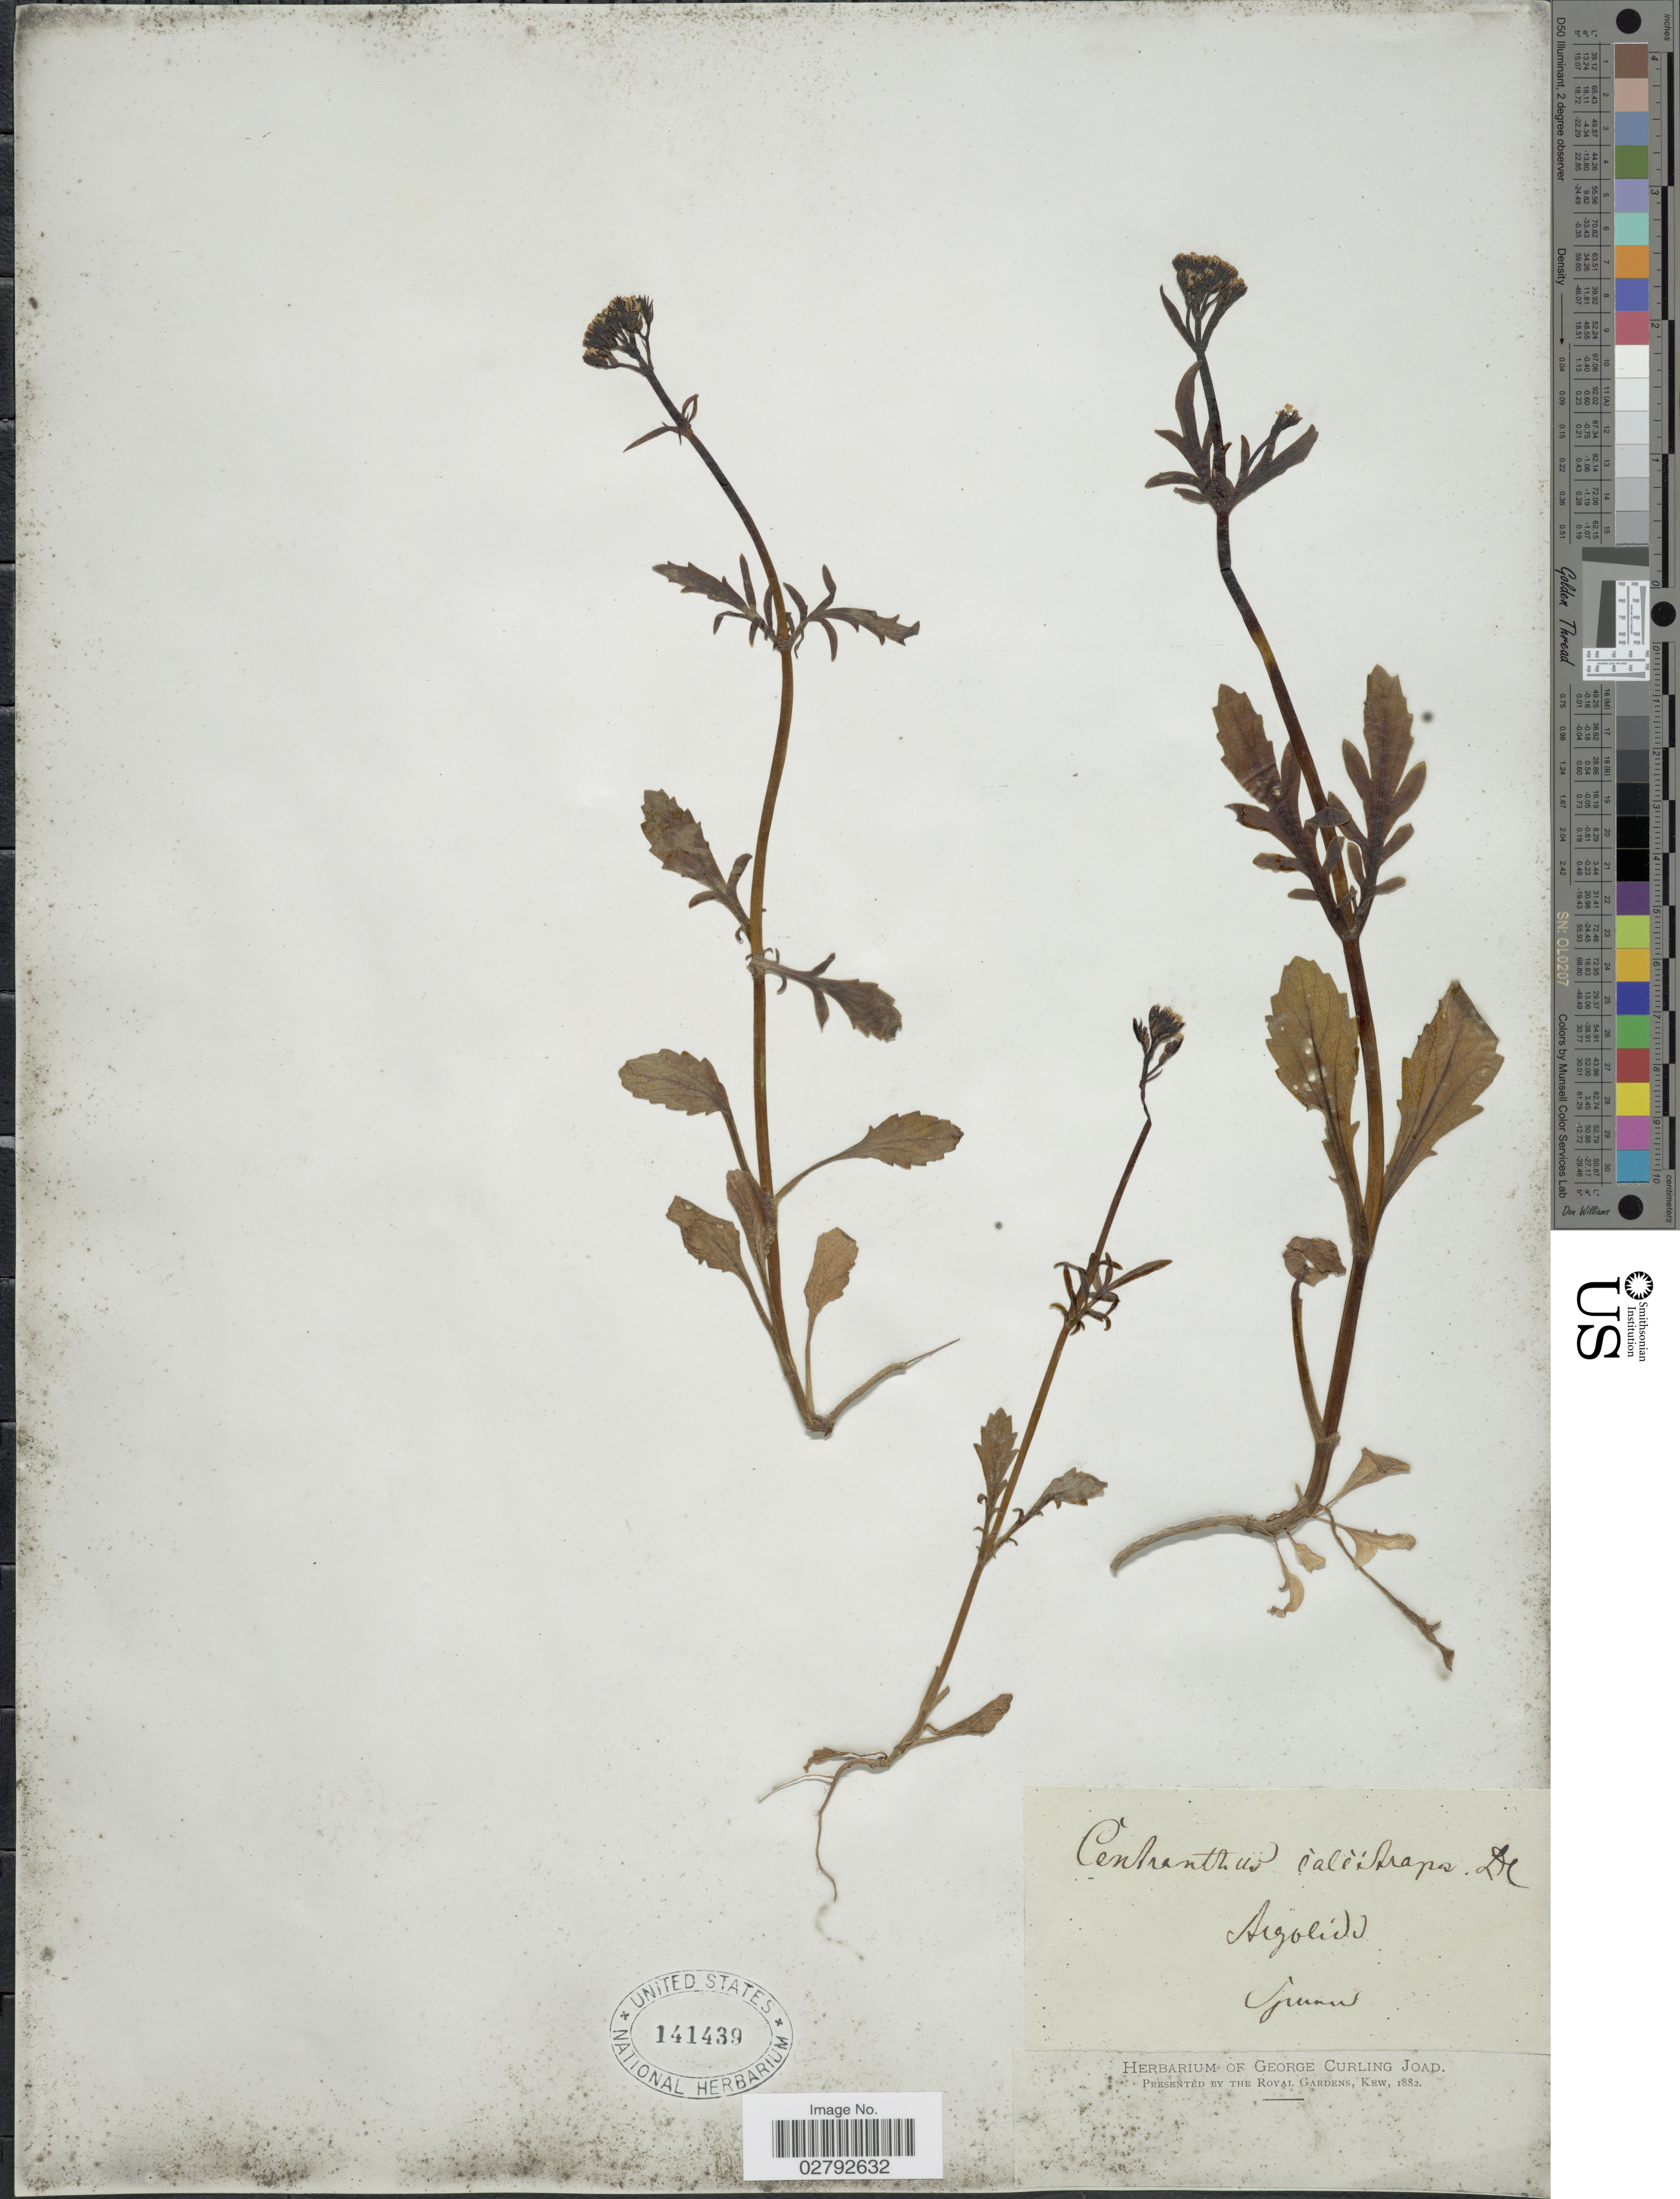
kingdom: Plantae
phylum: Tracheophyta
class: Magnoliopsida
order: Dipsacales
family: Caprifoliaceae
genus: Centranthus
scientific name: Centranthus calcitrapa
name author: DC.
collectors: ex herb. George Curling Joad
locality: Argolida. Ipumu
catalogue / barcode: US 141439